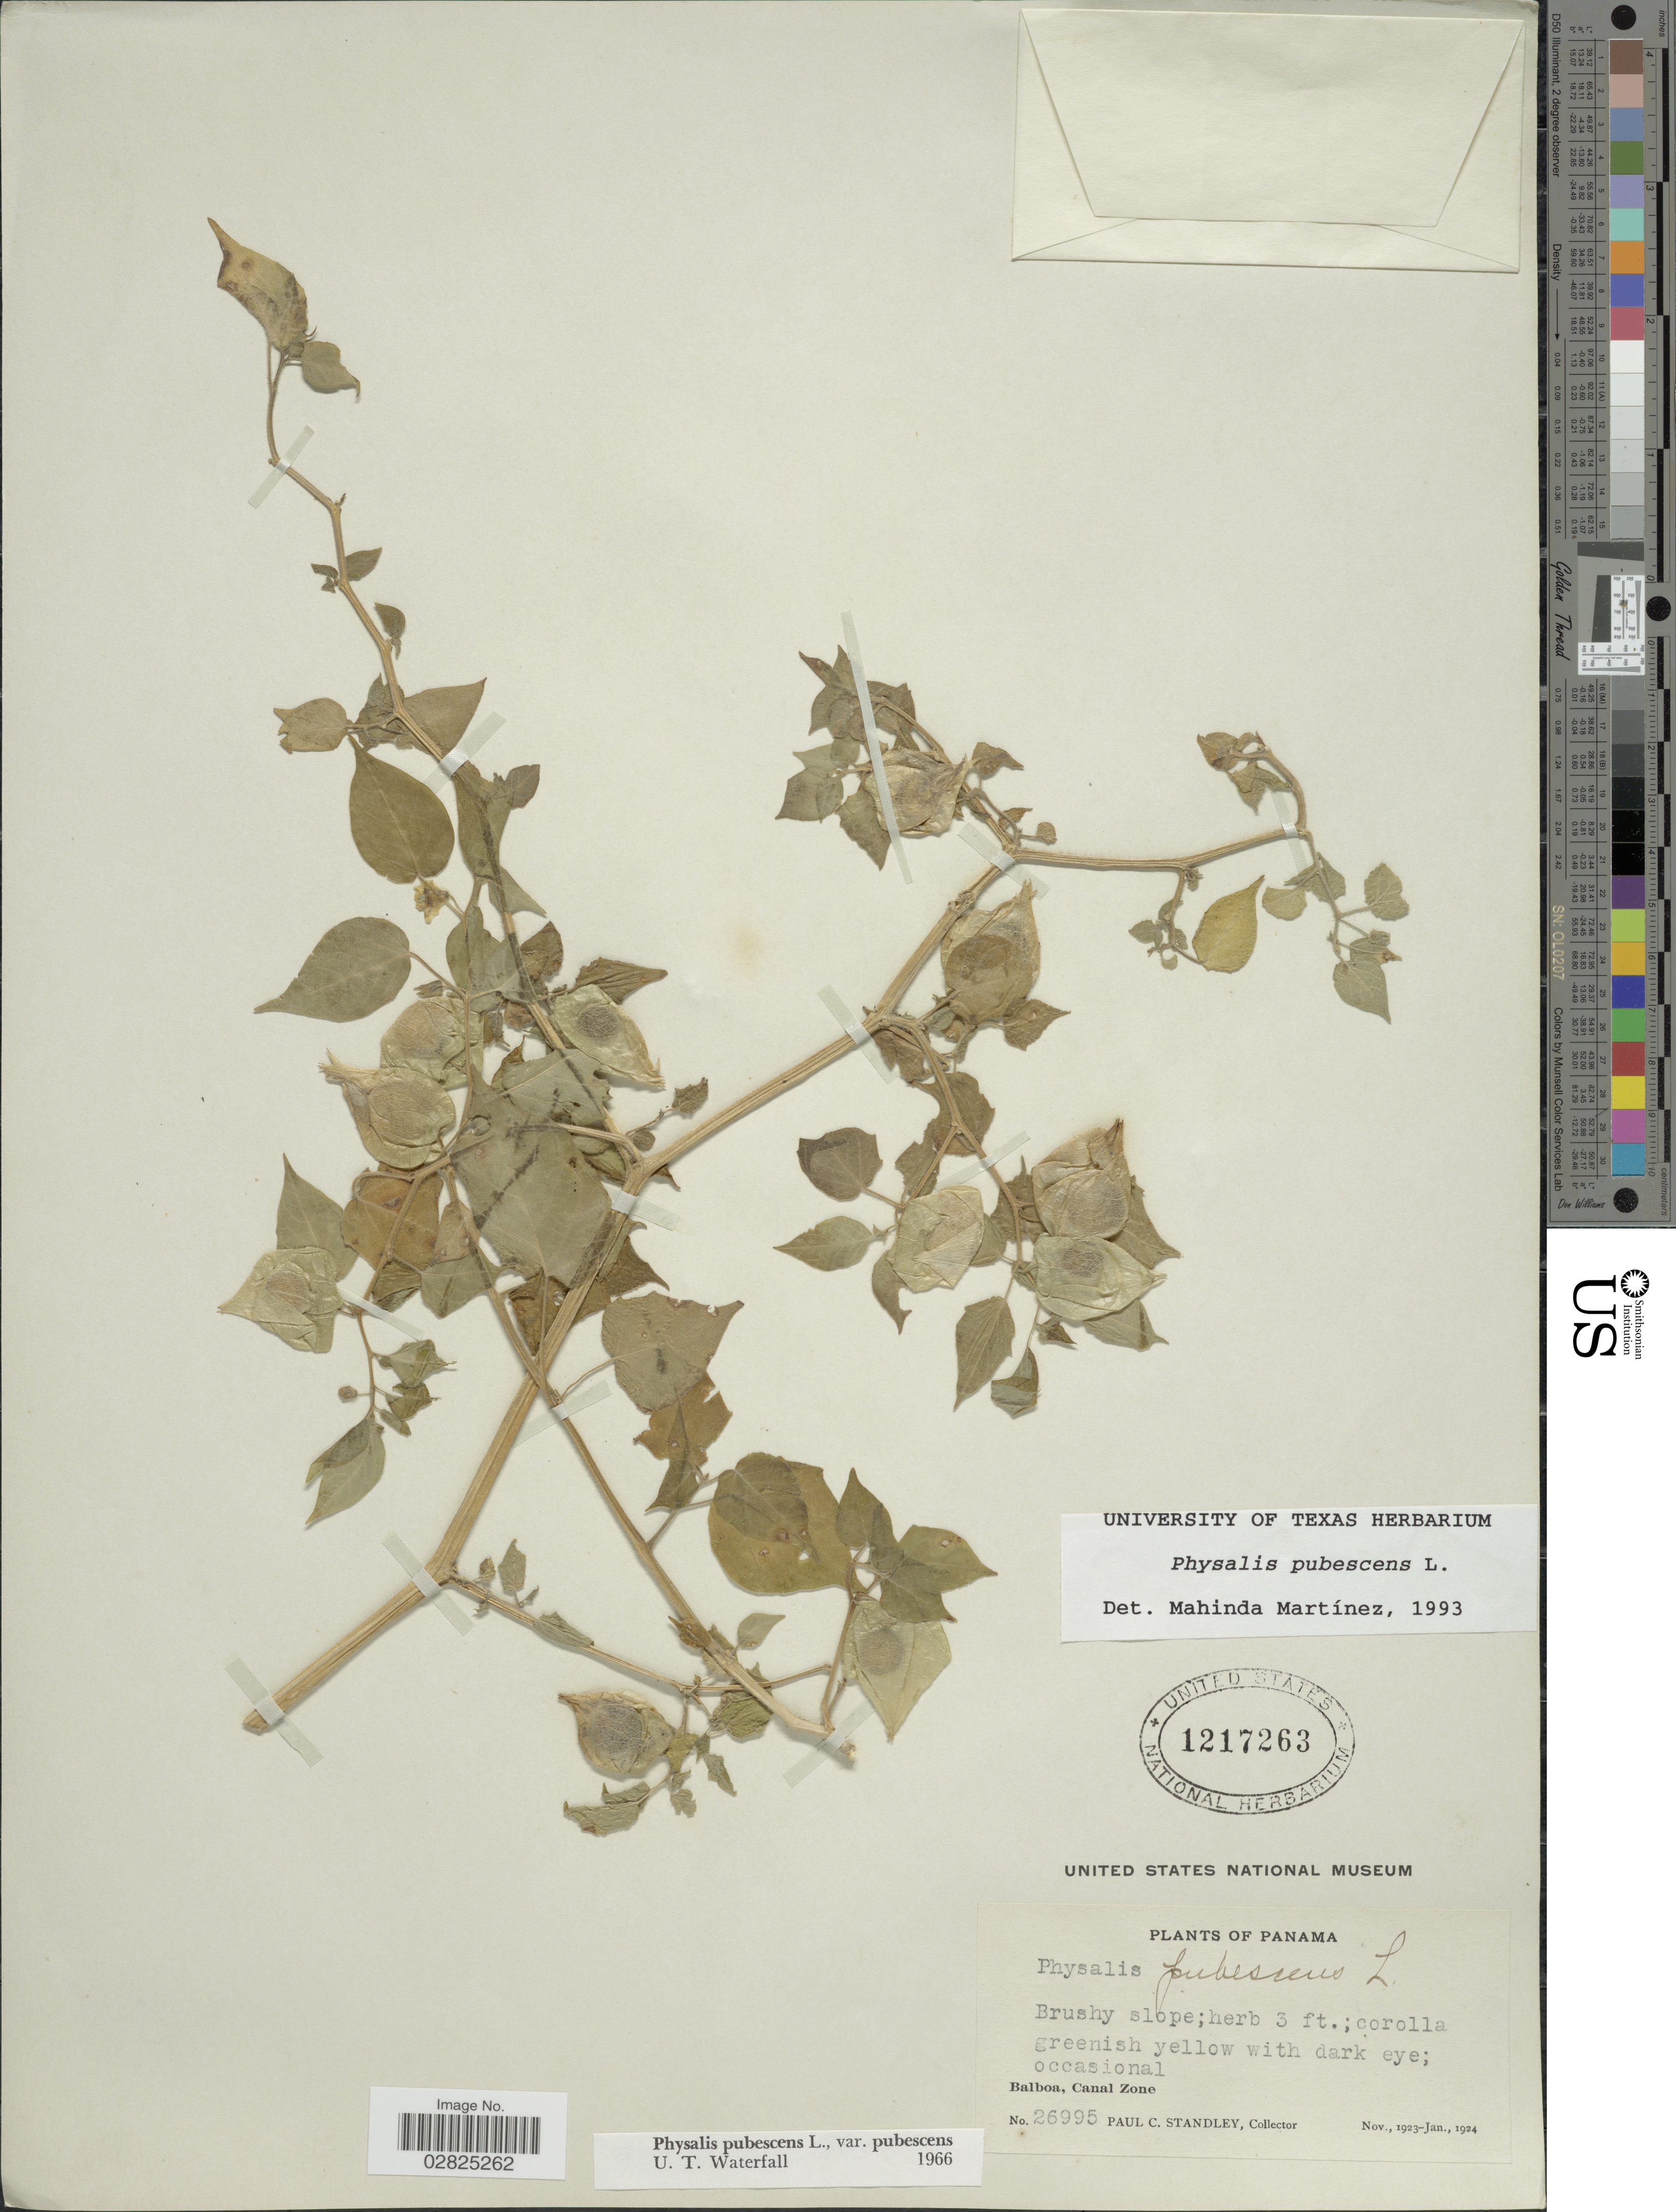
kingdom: Plantae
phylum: Tracheophyta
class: Magnoliopsida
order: Solanales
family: Solanaceae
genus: Physalis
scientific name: Physalis pubescens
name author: L.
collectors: P. C. Standley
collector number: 26995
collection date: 1923-11/1924-01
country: Panama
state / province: Colón / Panamá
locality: Balboa, Canal Zone.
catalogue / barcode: US 1217263